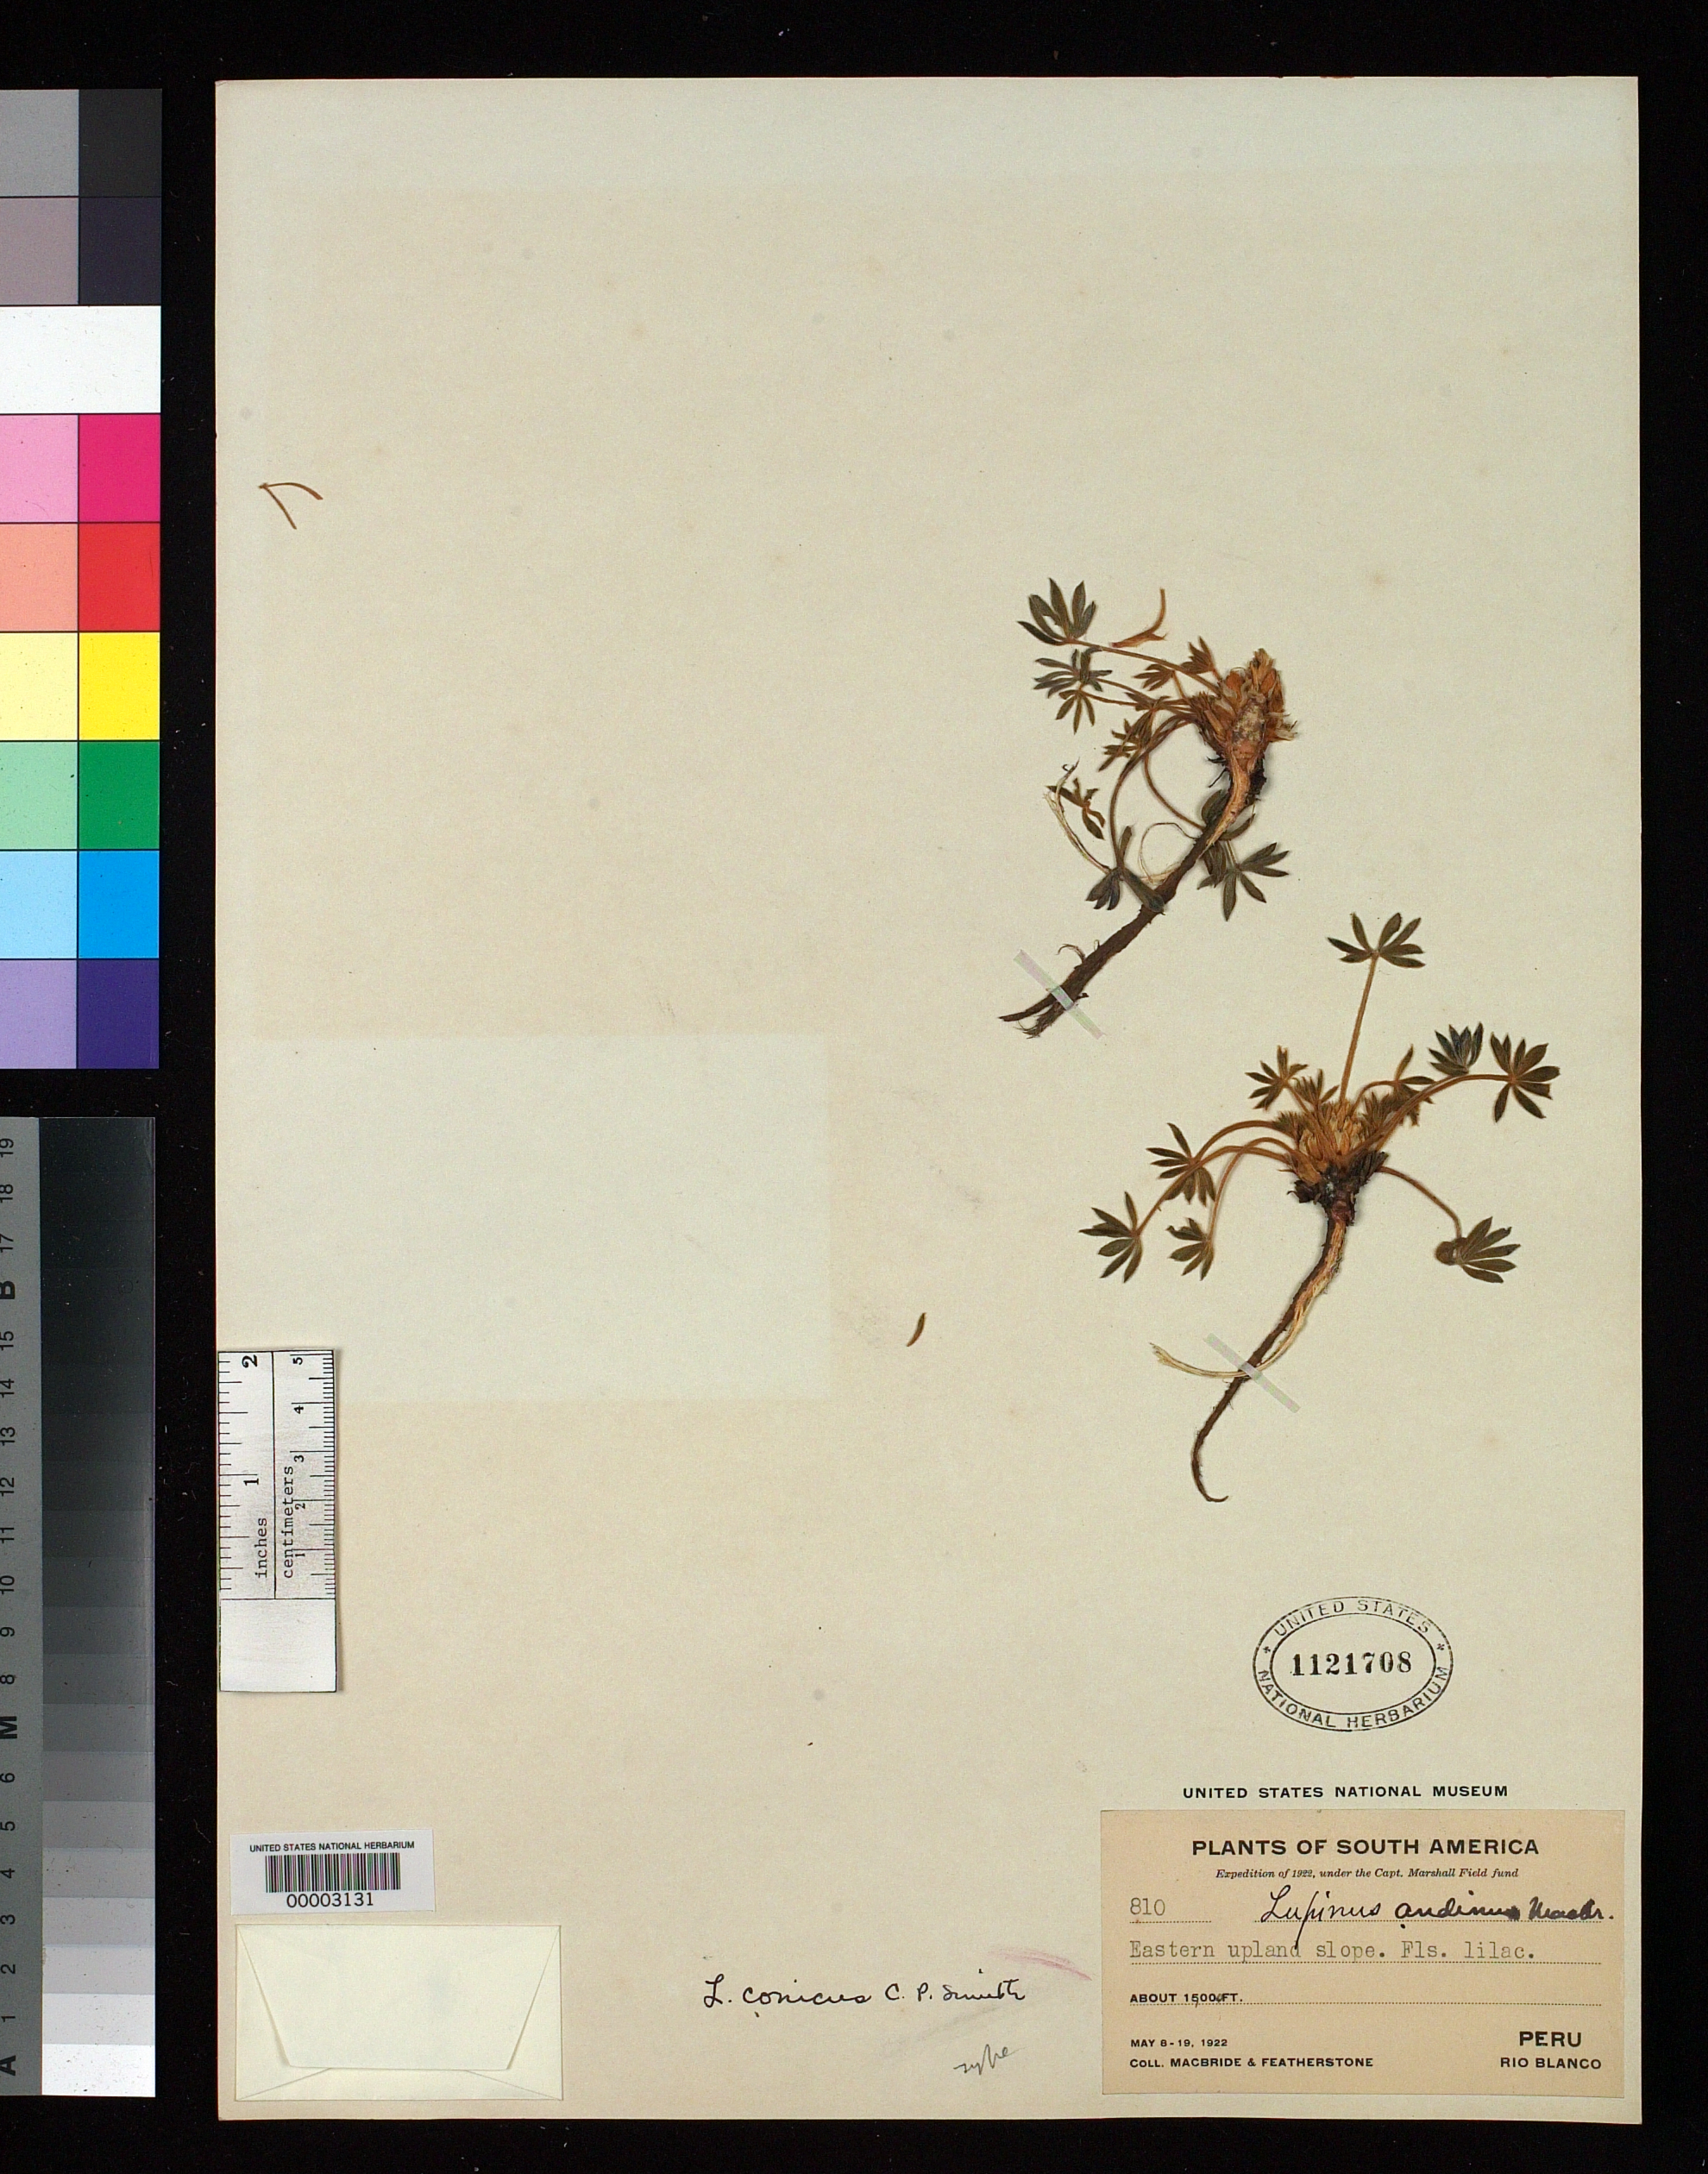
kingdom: Plantae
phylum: Tracheophyta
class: Magnoliopsida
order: Fabales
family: Fabaceae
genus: Lupinus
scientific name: Lupinus conicus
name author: C.P. Sm.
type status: Holotype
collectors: J. F. Macbride & W. Featherstone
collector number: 810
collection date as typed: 08 May 1922 to 19 May 1922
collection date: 1922-05-08/1922-05-19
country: Peru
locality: Río Blanco, eastern upland slope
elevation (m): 457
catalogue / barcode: US 1121708